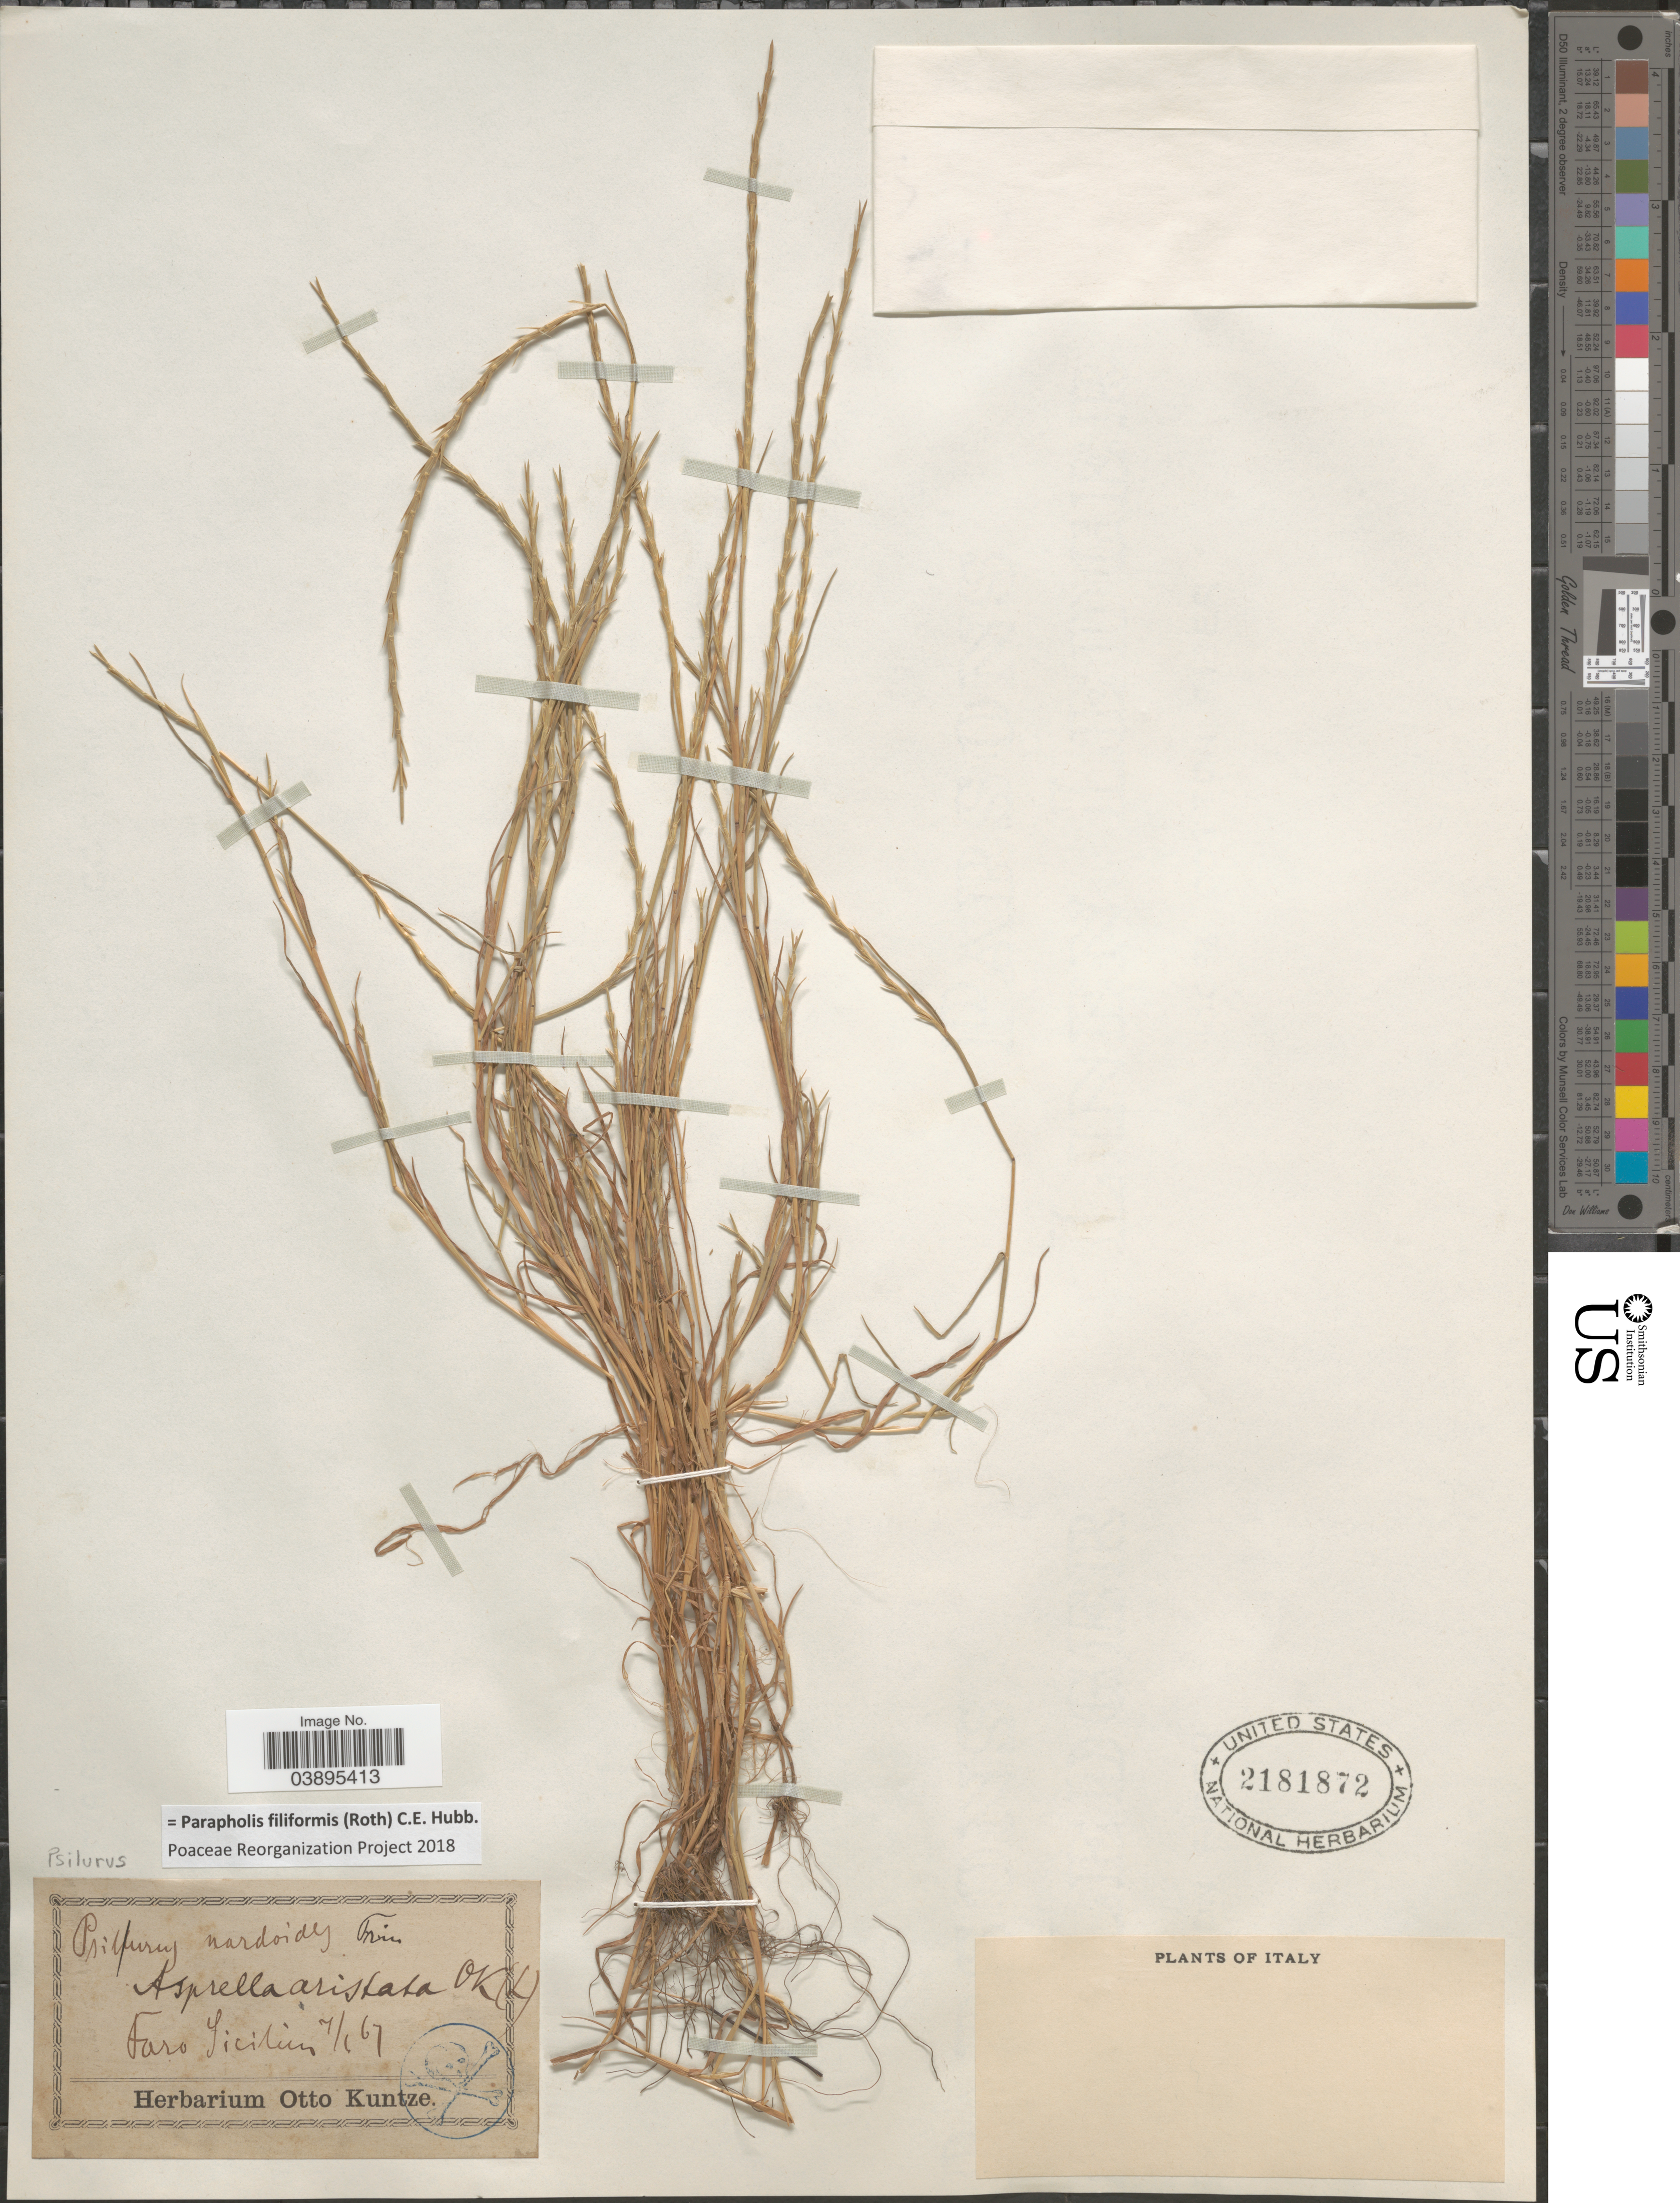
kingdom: Plantae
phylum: Tracheophyta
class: Liliopsida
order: Poales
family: Poaceae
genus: Parapholis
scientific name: Parapholis filiformis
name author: (Roth) C.E. Hubb.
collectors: ex herb. Otto Kuntze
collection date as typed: Transcribed d/m/y: 7/1/67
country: Italy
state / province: Siciliana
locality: Faro Sicilian.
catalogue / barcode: US 2181872